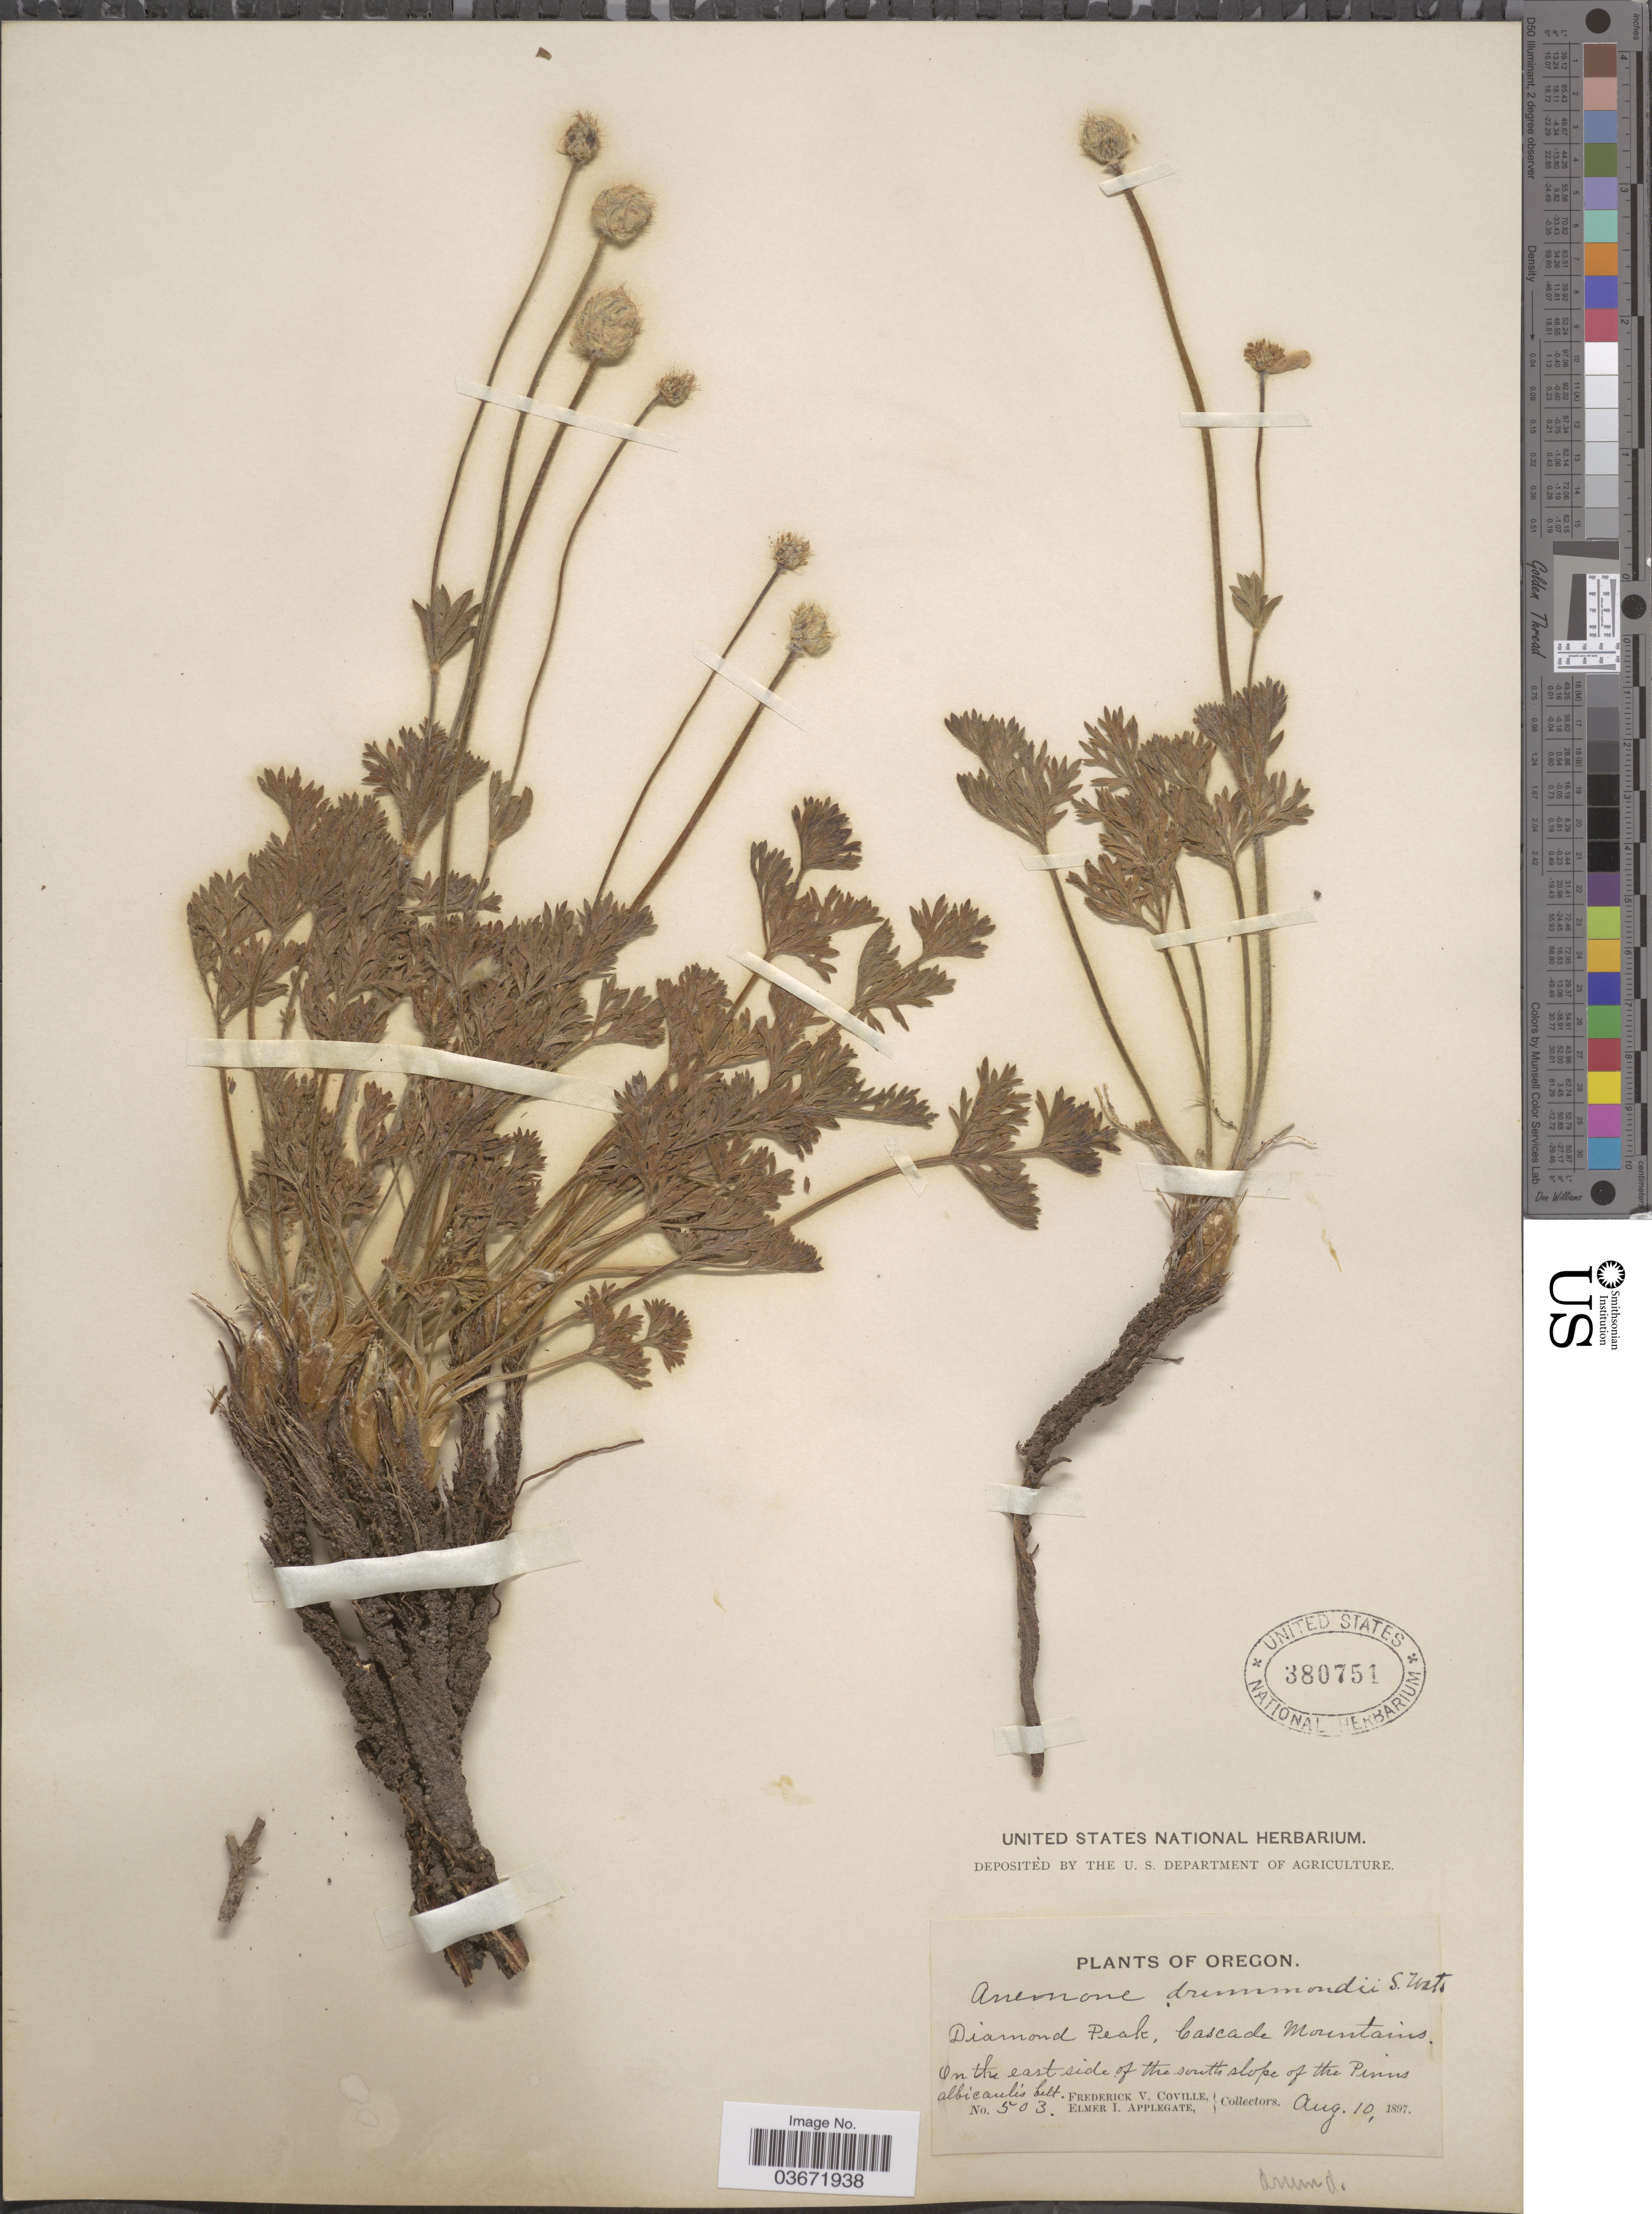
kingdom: Plantae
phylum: Tracheophyta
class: Magnoliopsida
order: Ranunculales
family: Ranunculaceae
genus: Anemone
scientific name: Anemone drummondii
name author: S. Watson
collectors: F. V. Coville & E. I. Applegate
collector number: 503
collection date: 1897-08-10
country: United States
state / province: Oregon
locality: Diamond Peak, Cascade Mountains. On the east side of the south slope of the Pinus albicaulis belt.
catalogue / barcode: US 380751